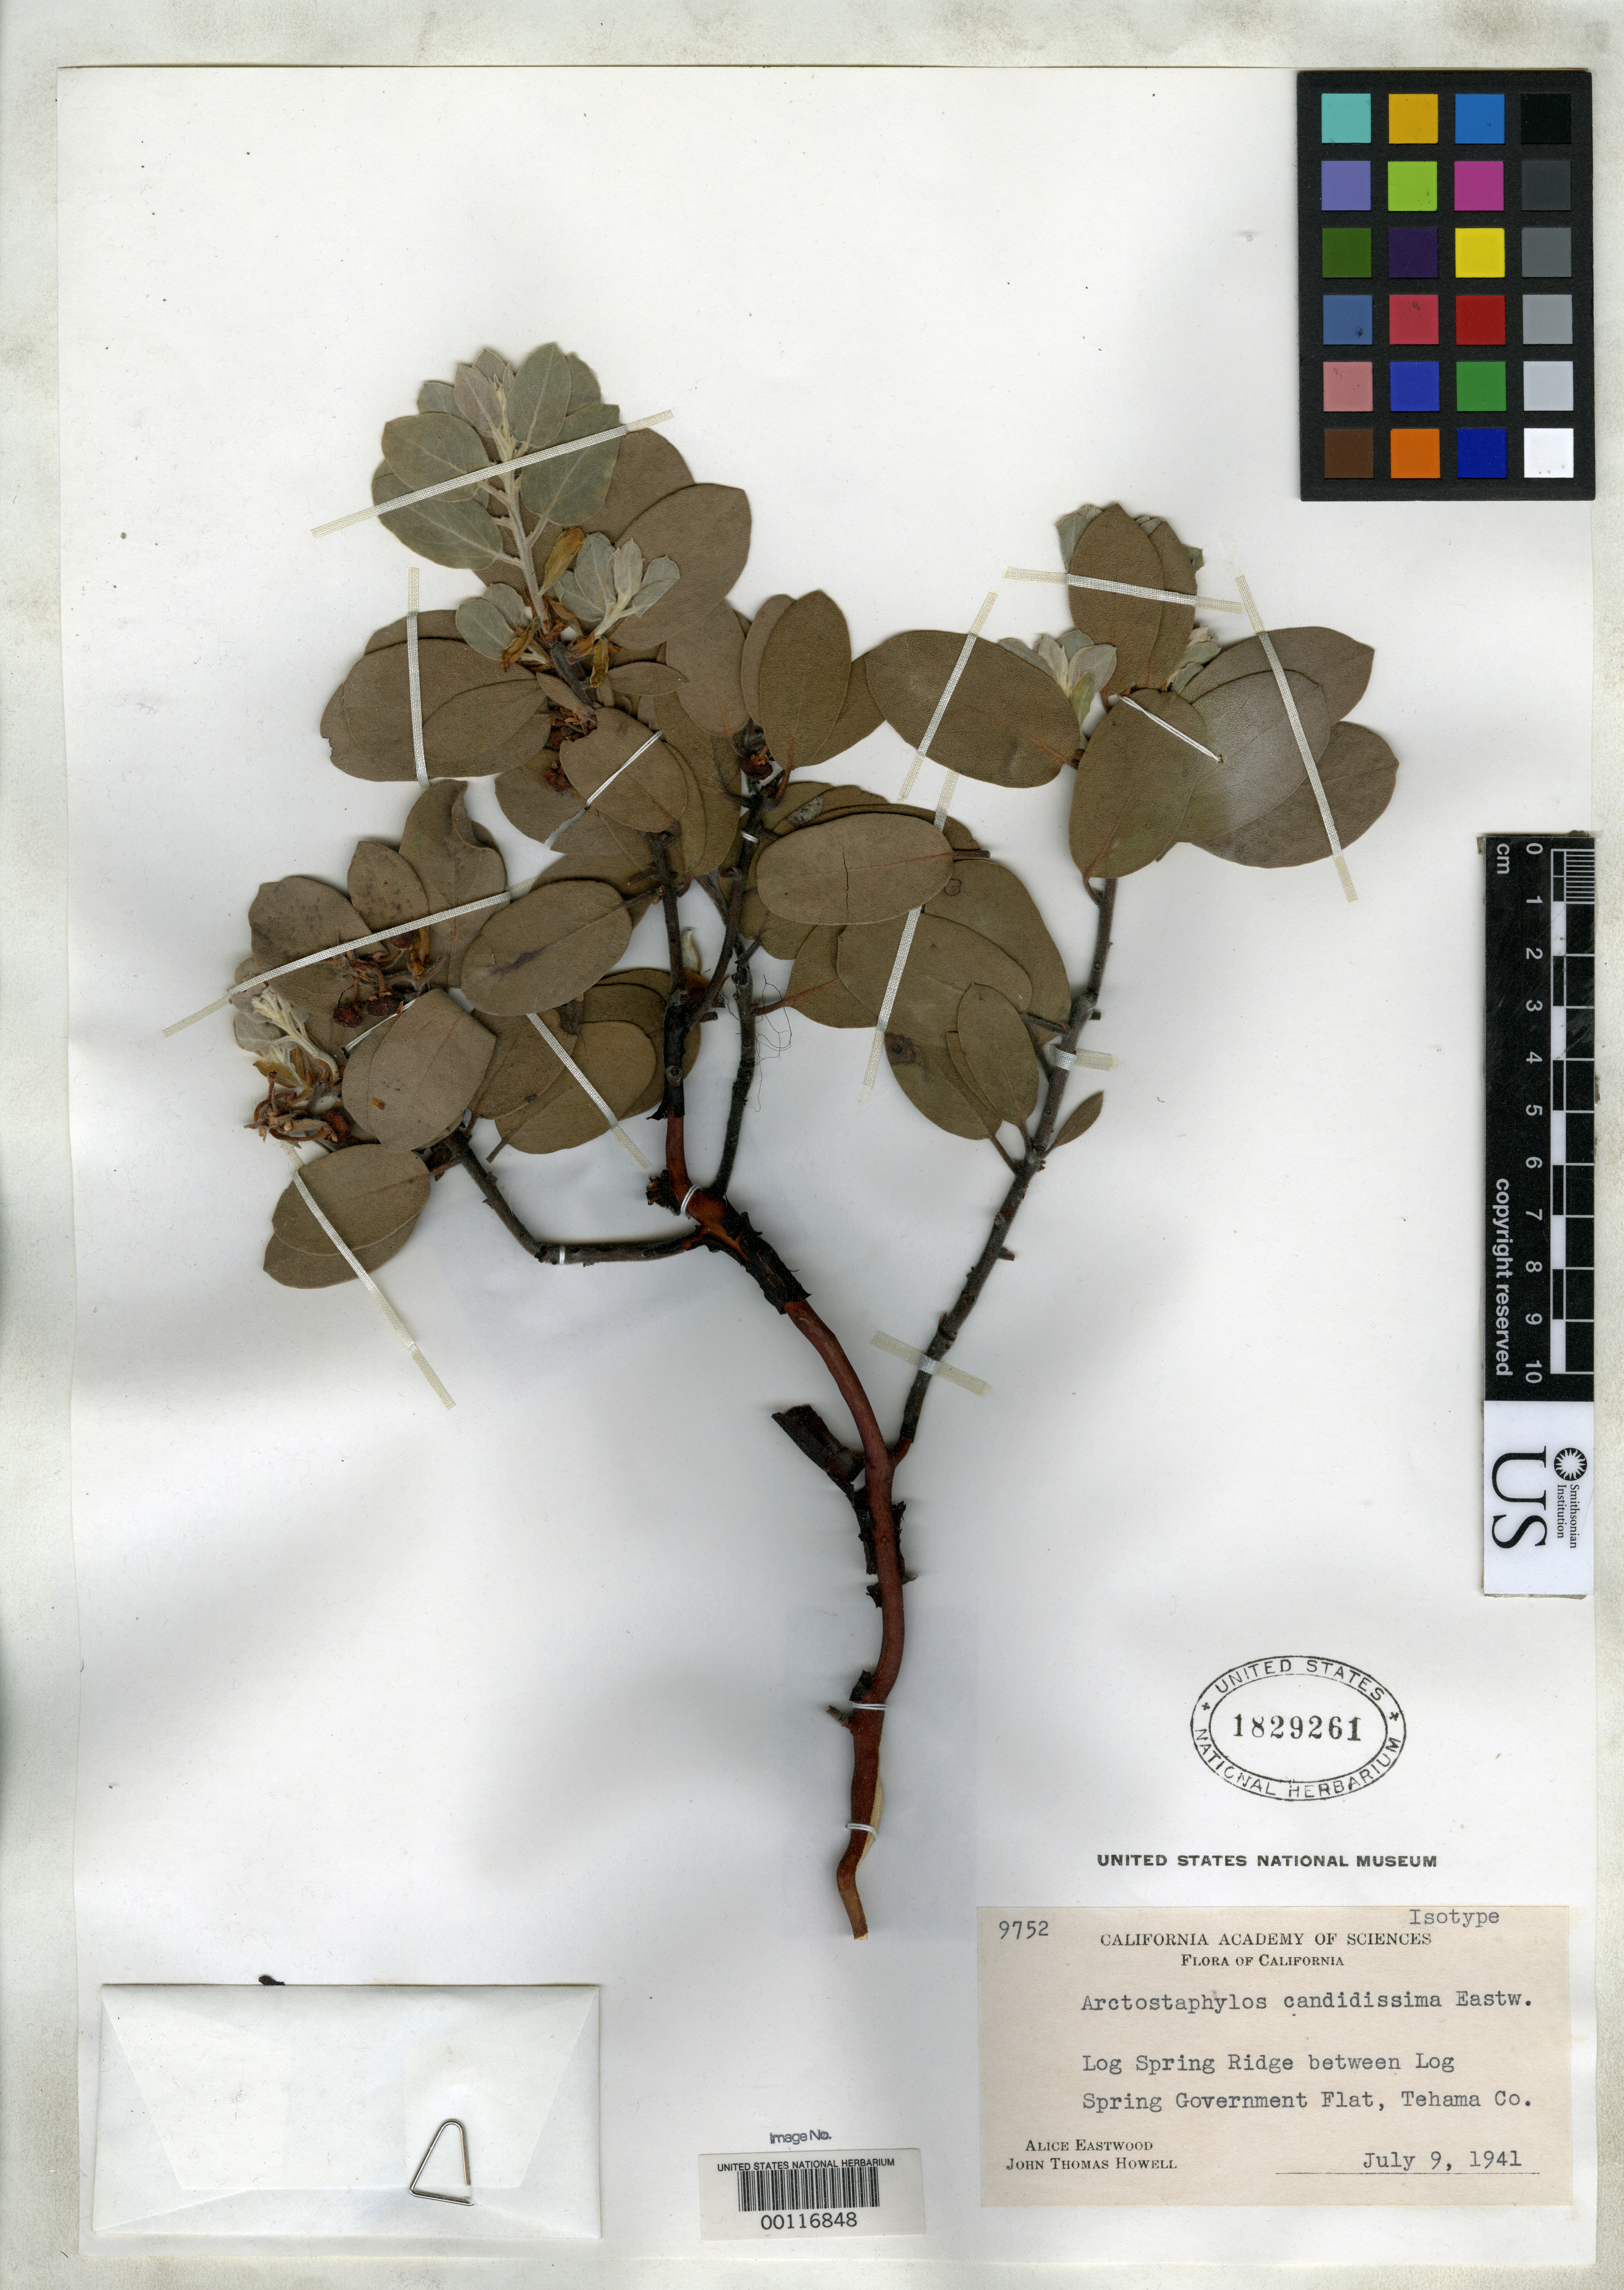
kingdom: Plantae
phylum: Tracheophyta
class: Magnoliopsida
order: Ericales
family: Ericaceae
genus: Arctostaphylos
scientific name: Arctostaphylos candidissima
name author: Eastw.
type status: Isotype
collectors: A. Eastwood & J. T. Howell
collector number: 9752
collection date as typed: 09 Jul 1941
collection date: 1941-07-09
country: United States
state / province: California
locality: Log Spring Ridge, between Log Spring & Government Flat.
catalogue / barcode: US 1829261